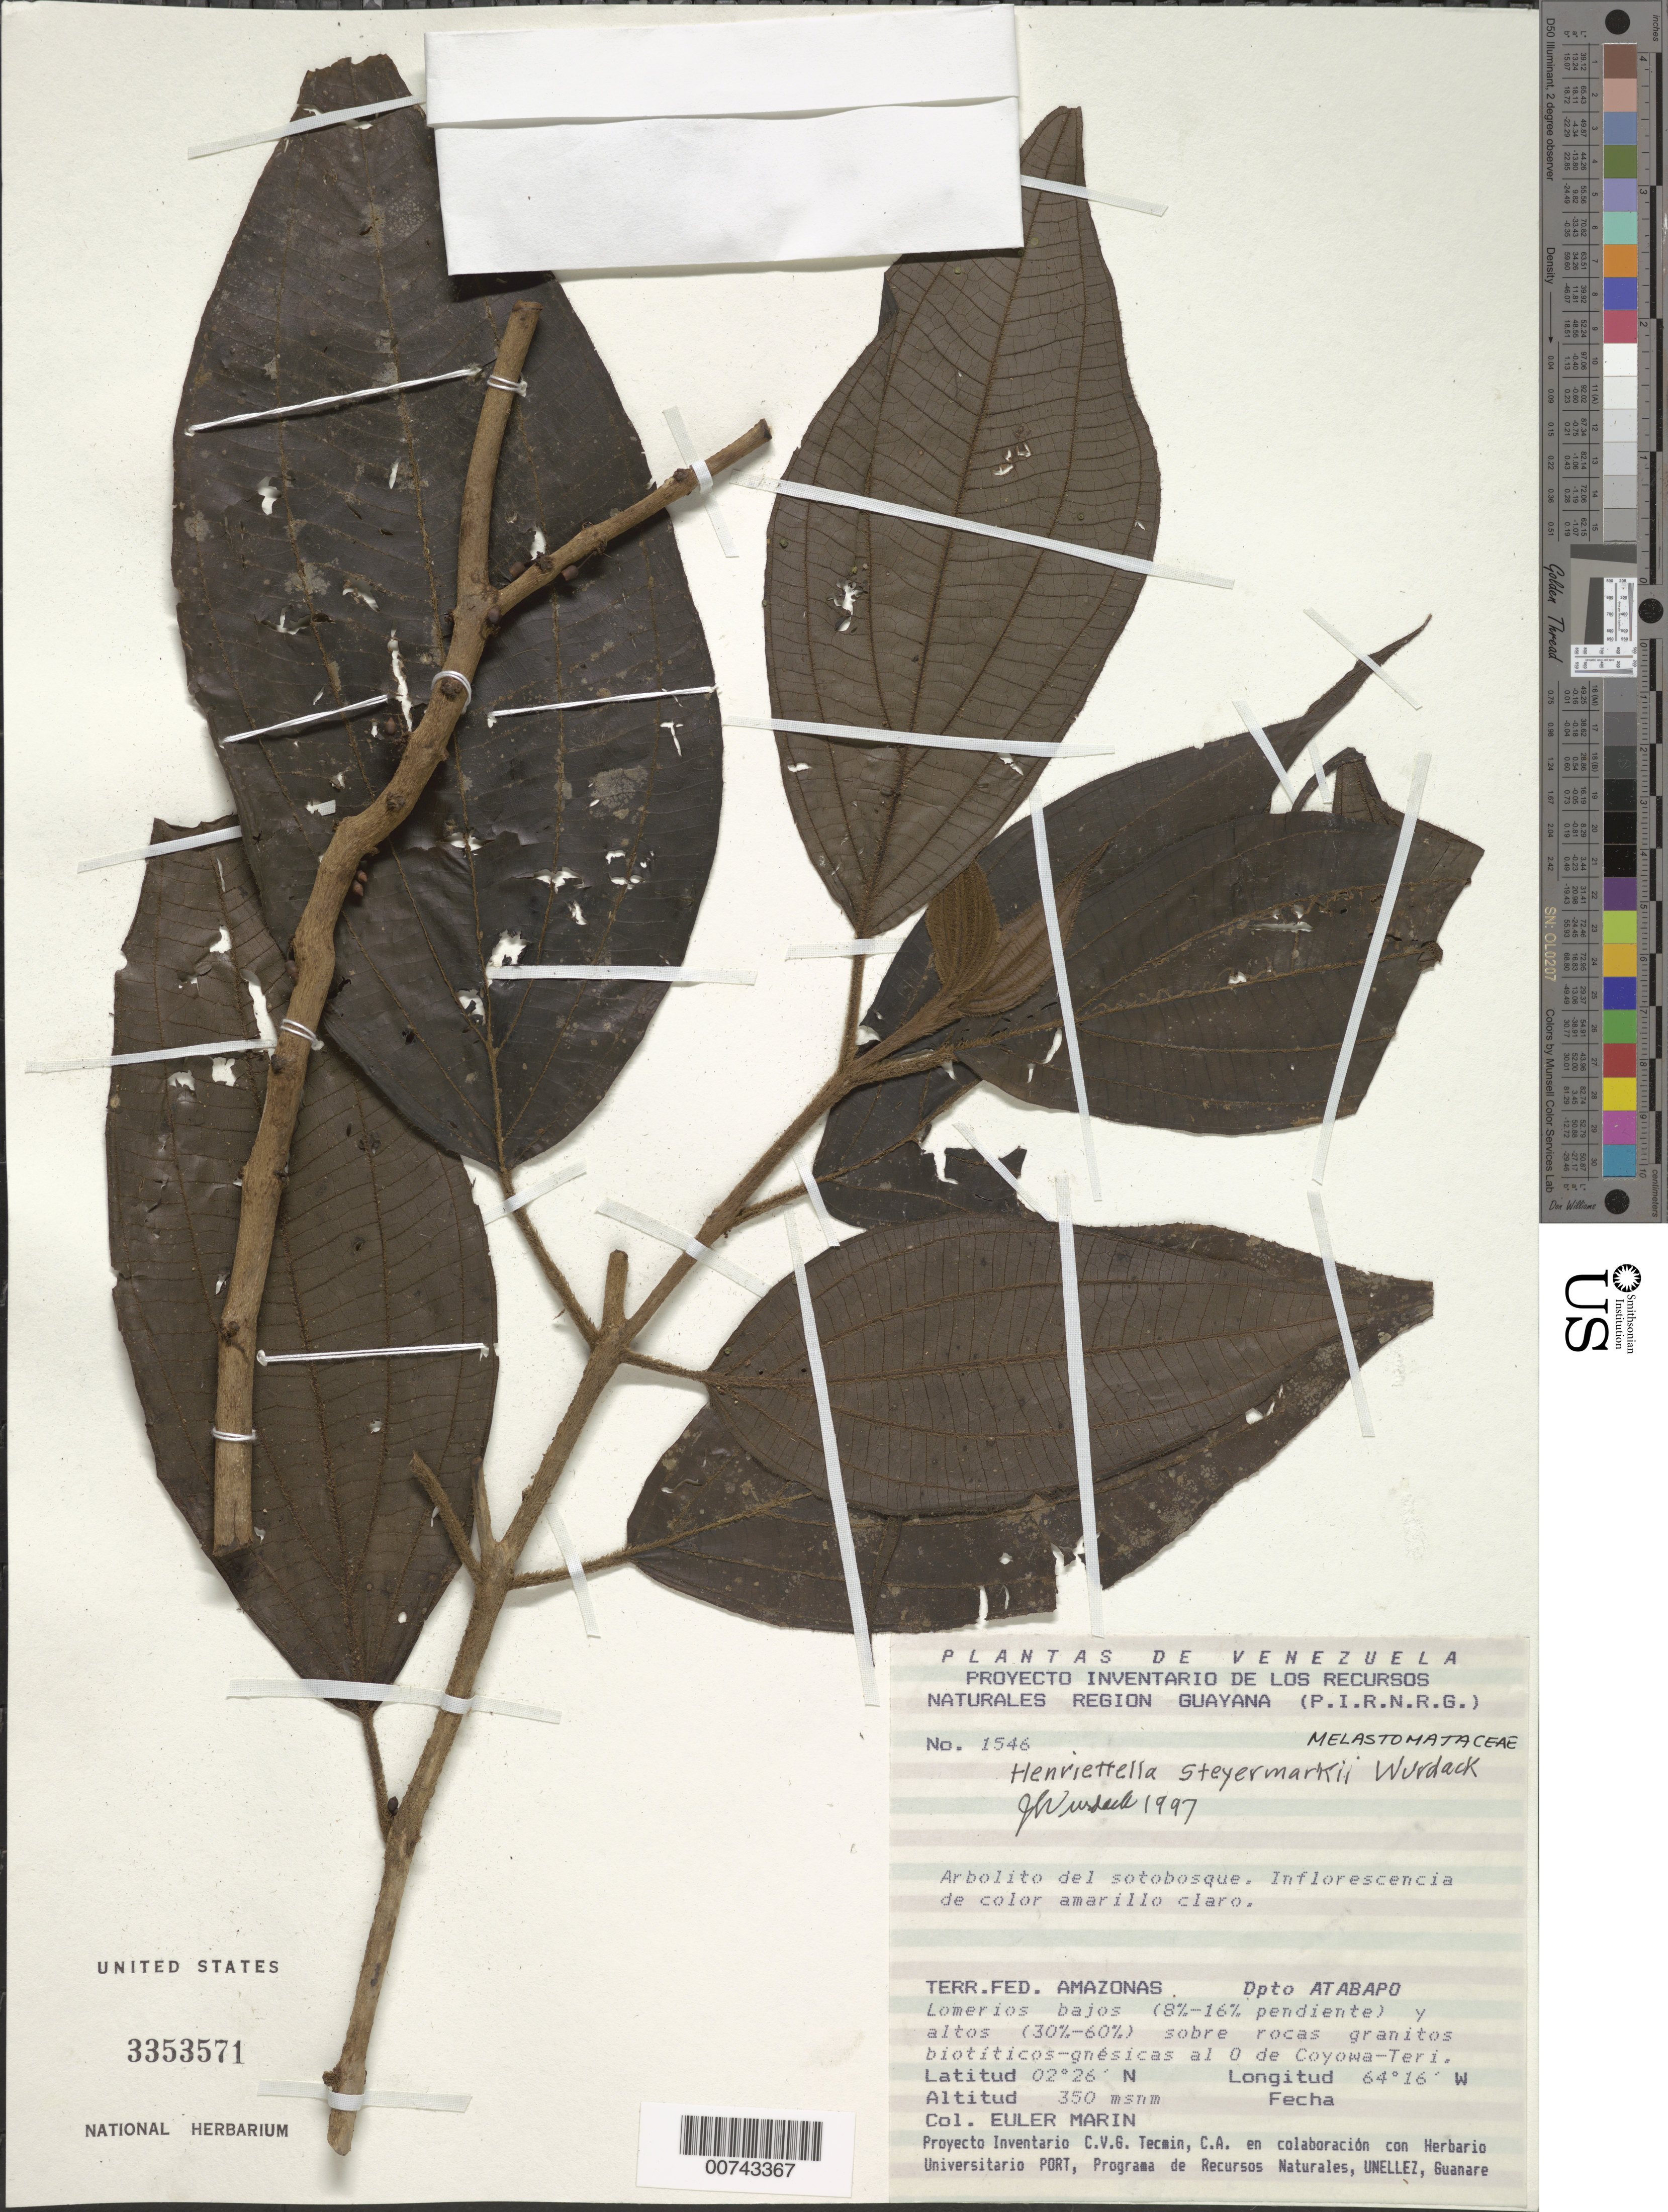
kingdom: Plantae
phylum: Tracheophyta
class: Magnoliopsida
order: Myrtales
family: Melastomataceae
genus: Henriettea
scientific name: Henriettea steyermarkii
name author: (Wurdack) Penneys et al.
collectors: E. Marin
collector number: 1546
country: Venezuela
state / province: Amazonas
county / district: Atabapo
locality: Coyowa-Teri, W of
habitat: Lomerios bajos (8%-16% pendiente) y altos (30%-60%) sobre rocas granitos biotiticos-gnesicas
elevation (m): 350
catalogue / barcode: US 3353571